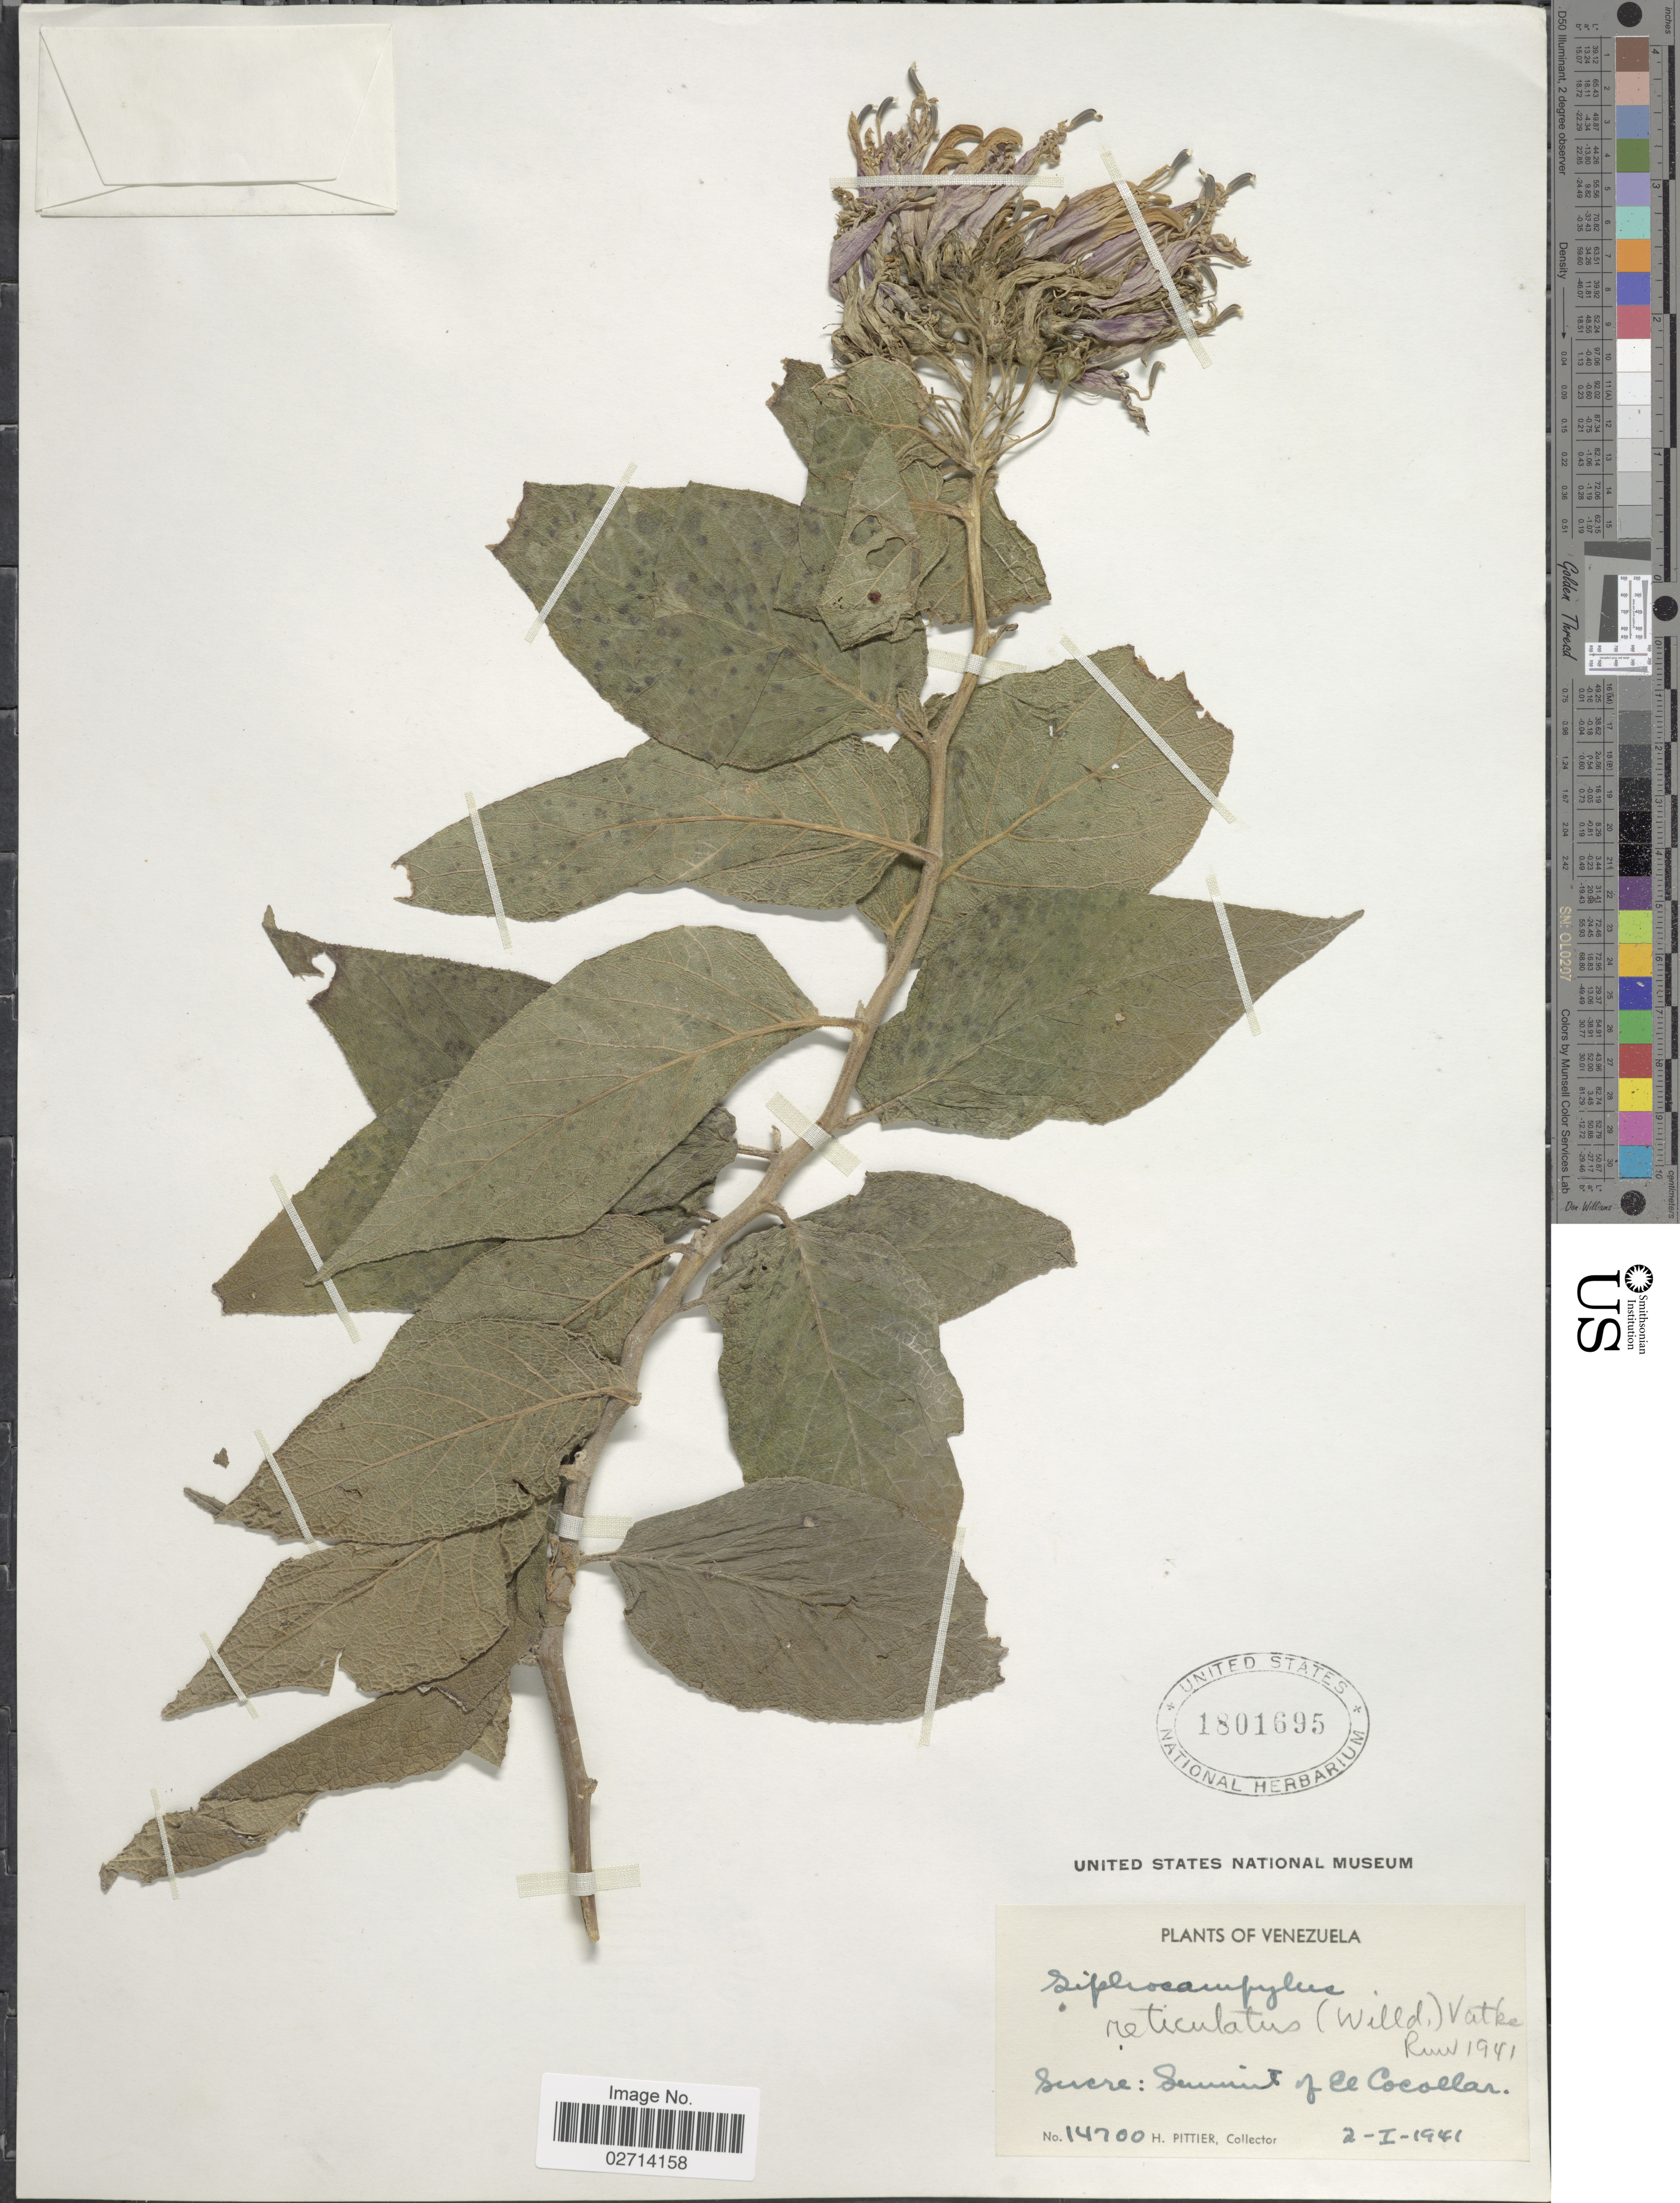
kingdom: Plantae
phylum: Tracheophyta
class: Magnoliopsida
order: Asterales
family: Campanulaceae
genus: Siphocampylus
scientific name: Siphocampylus reticulatus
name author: (Willd. ex Schult. & Roem.) Klotzsch & H. Karst. ex Vatke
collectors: H. F. Pittier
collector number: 14700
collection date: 1941-01-02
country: Venezuela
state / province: Sucre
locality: Summit of El Cocollar.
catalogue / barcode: US 1801695